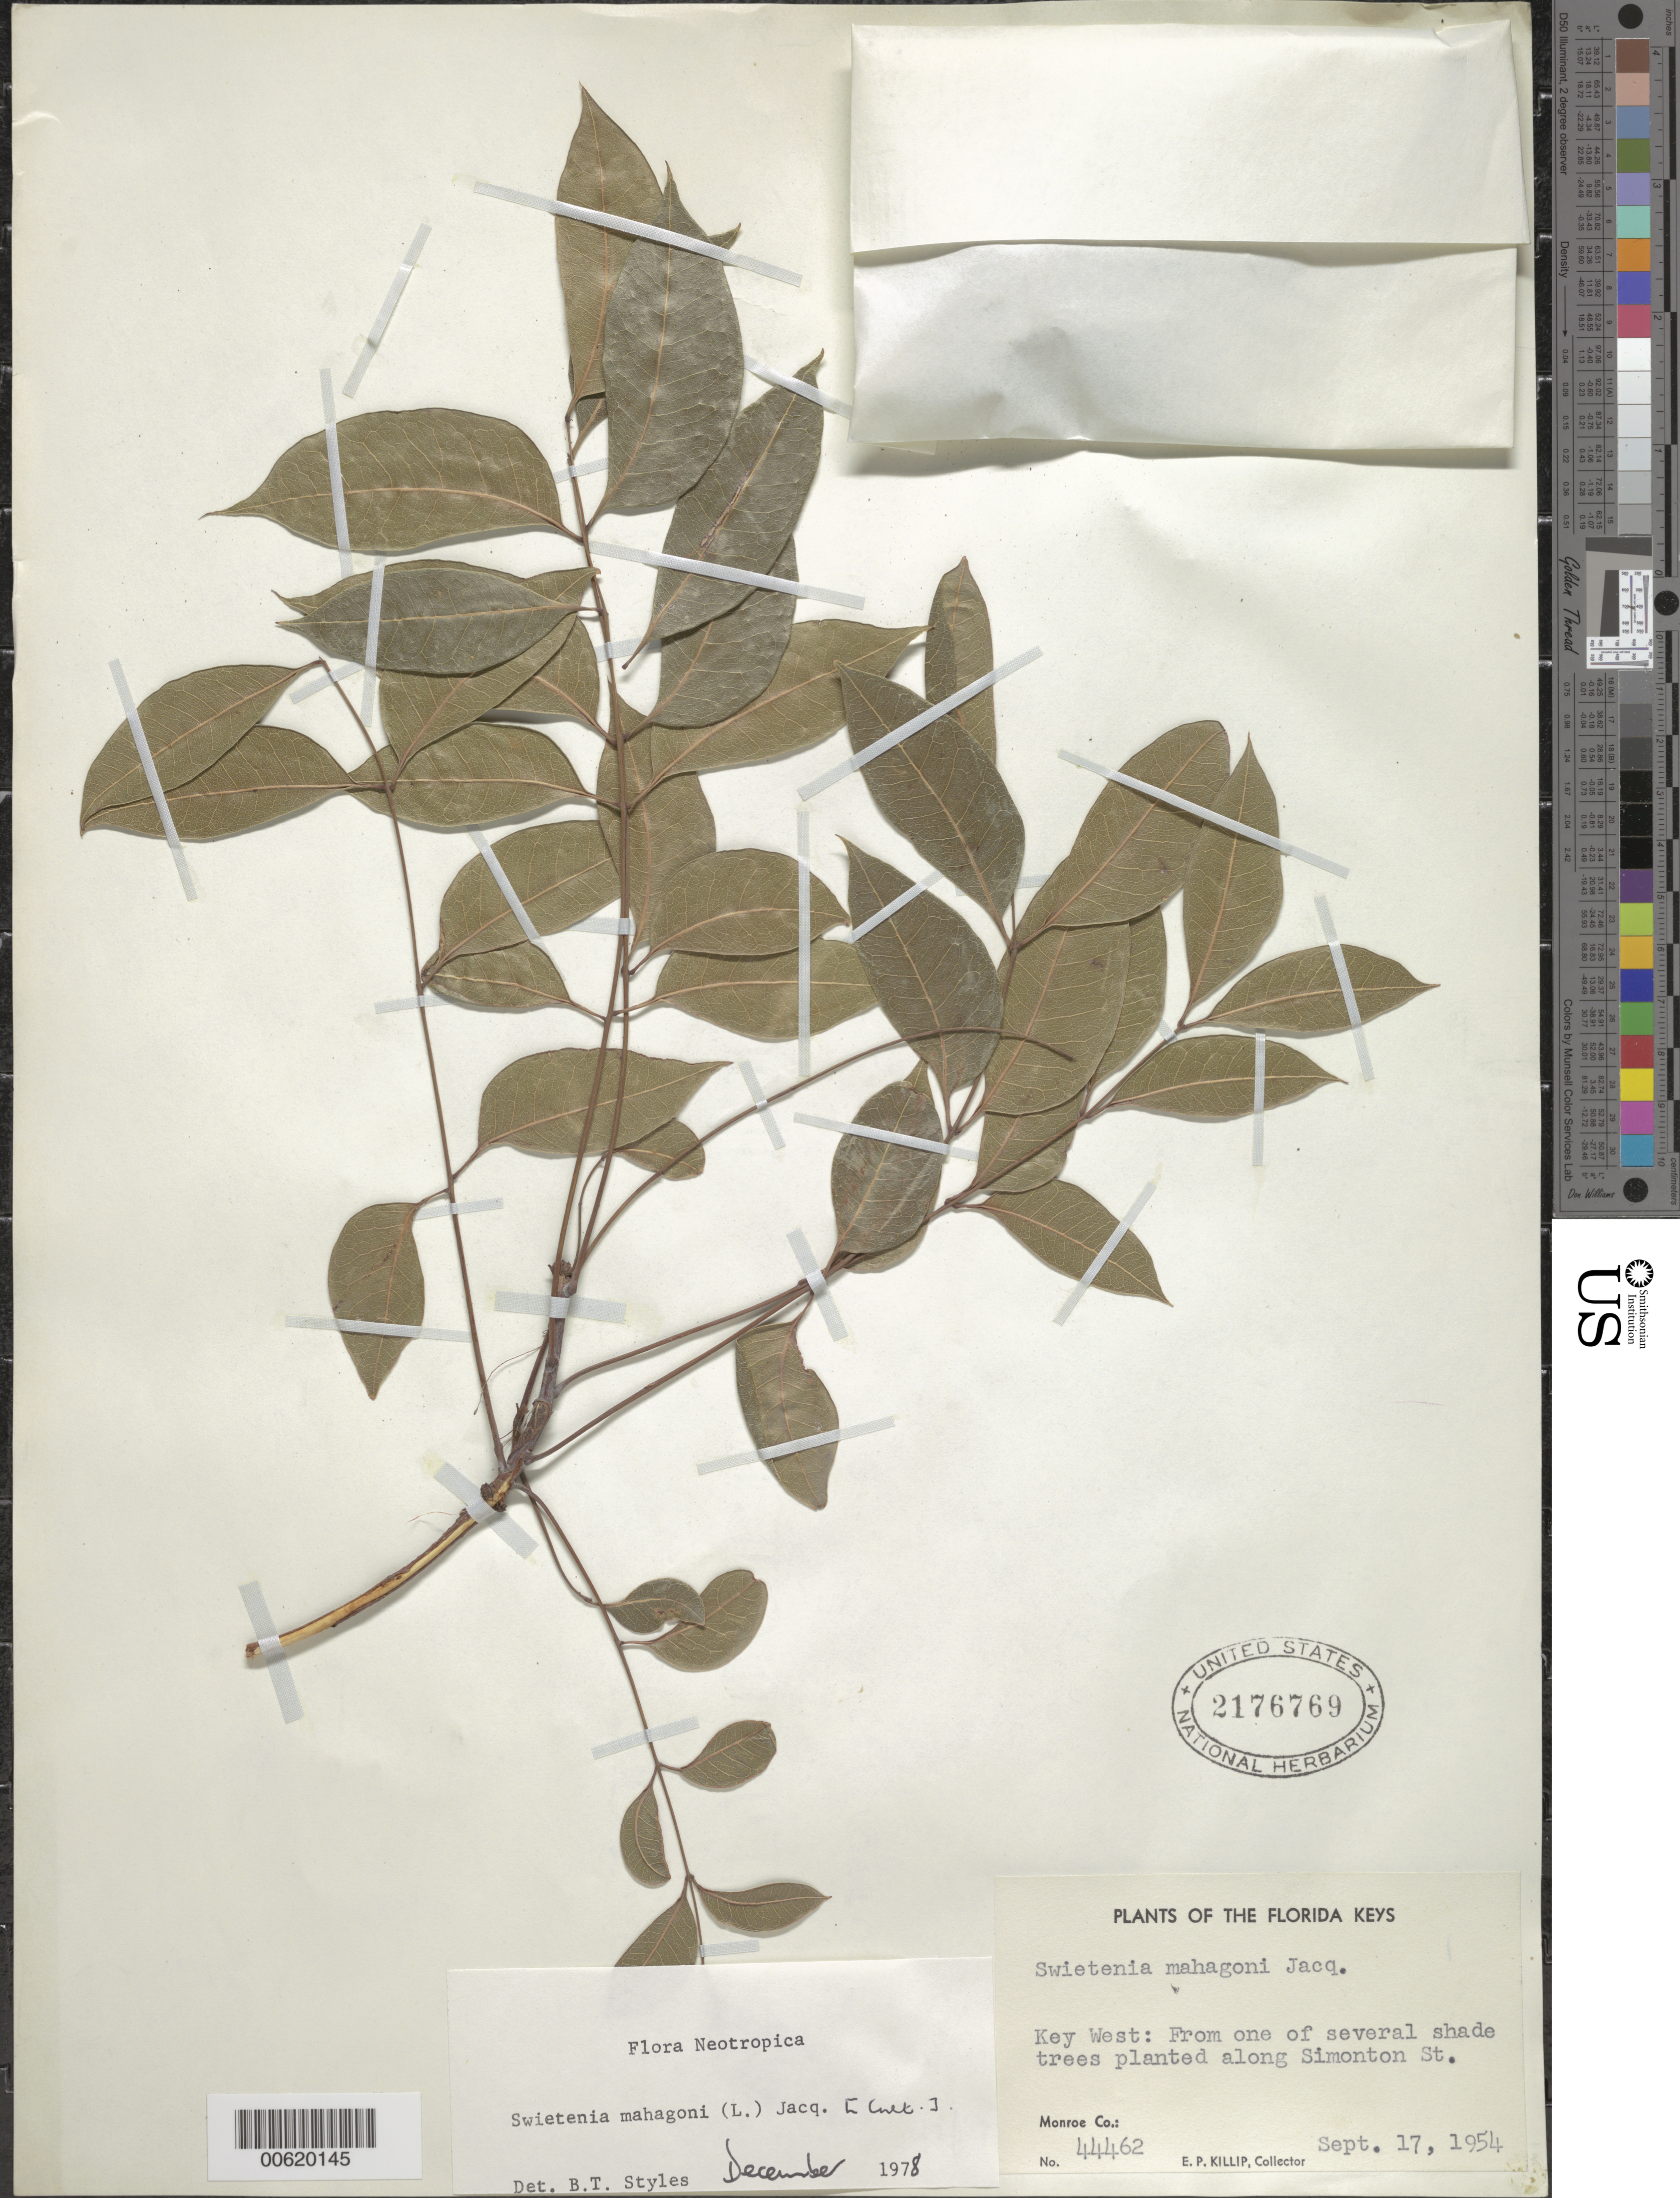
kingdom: Plantae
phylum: Tracheophyta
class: Magnoliopsida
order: Sapindales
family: Meliaceae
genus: Swietenia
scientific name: Swietenia mahagoni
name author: (L.) Jacq.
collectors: E. P. Killip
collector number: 44462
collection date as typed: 17 Sep 1954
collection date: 1954-09-17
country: United States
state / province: Florida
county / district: Monroe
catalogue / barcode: US 2176769